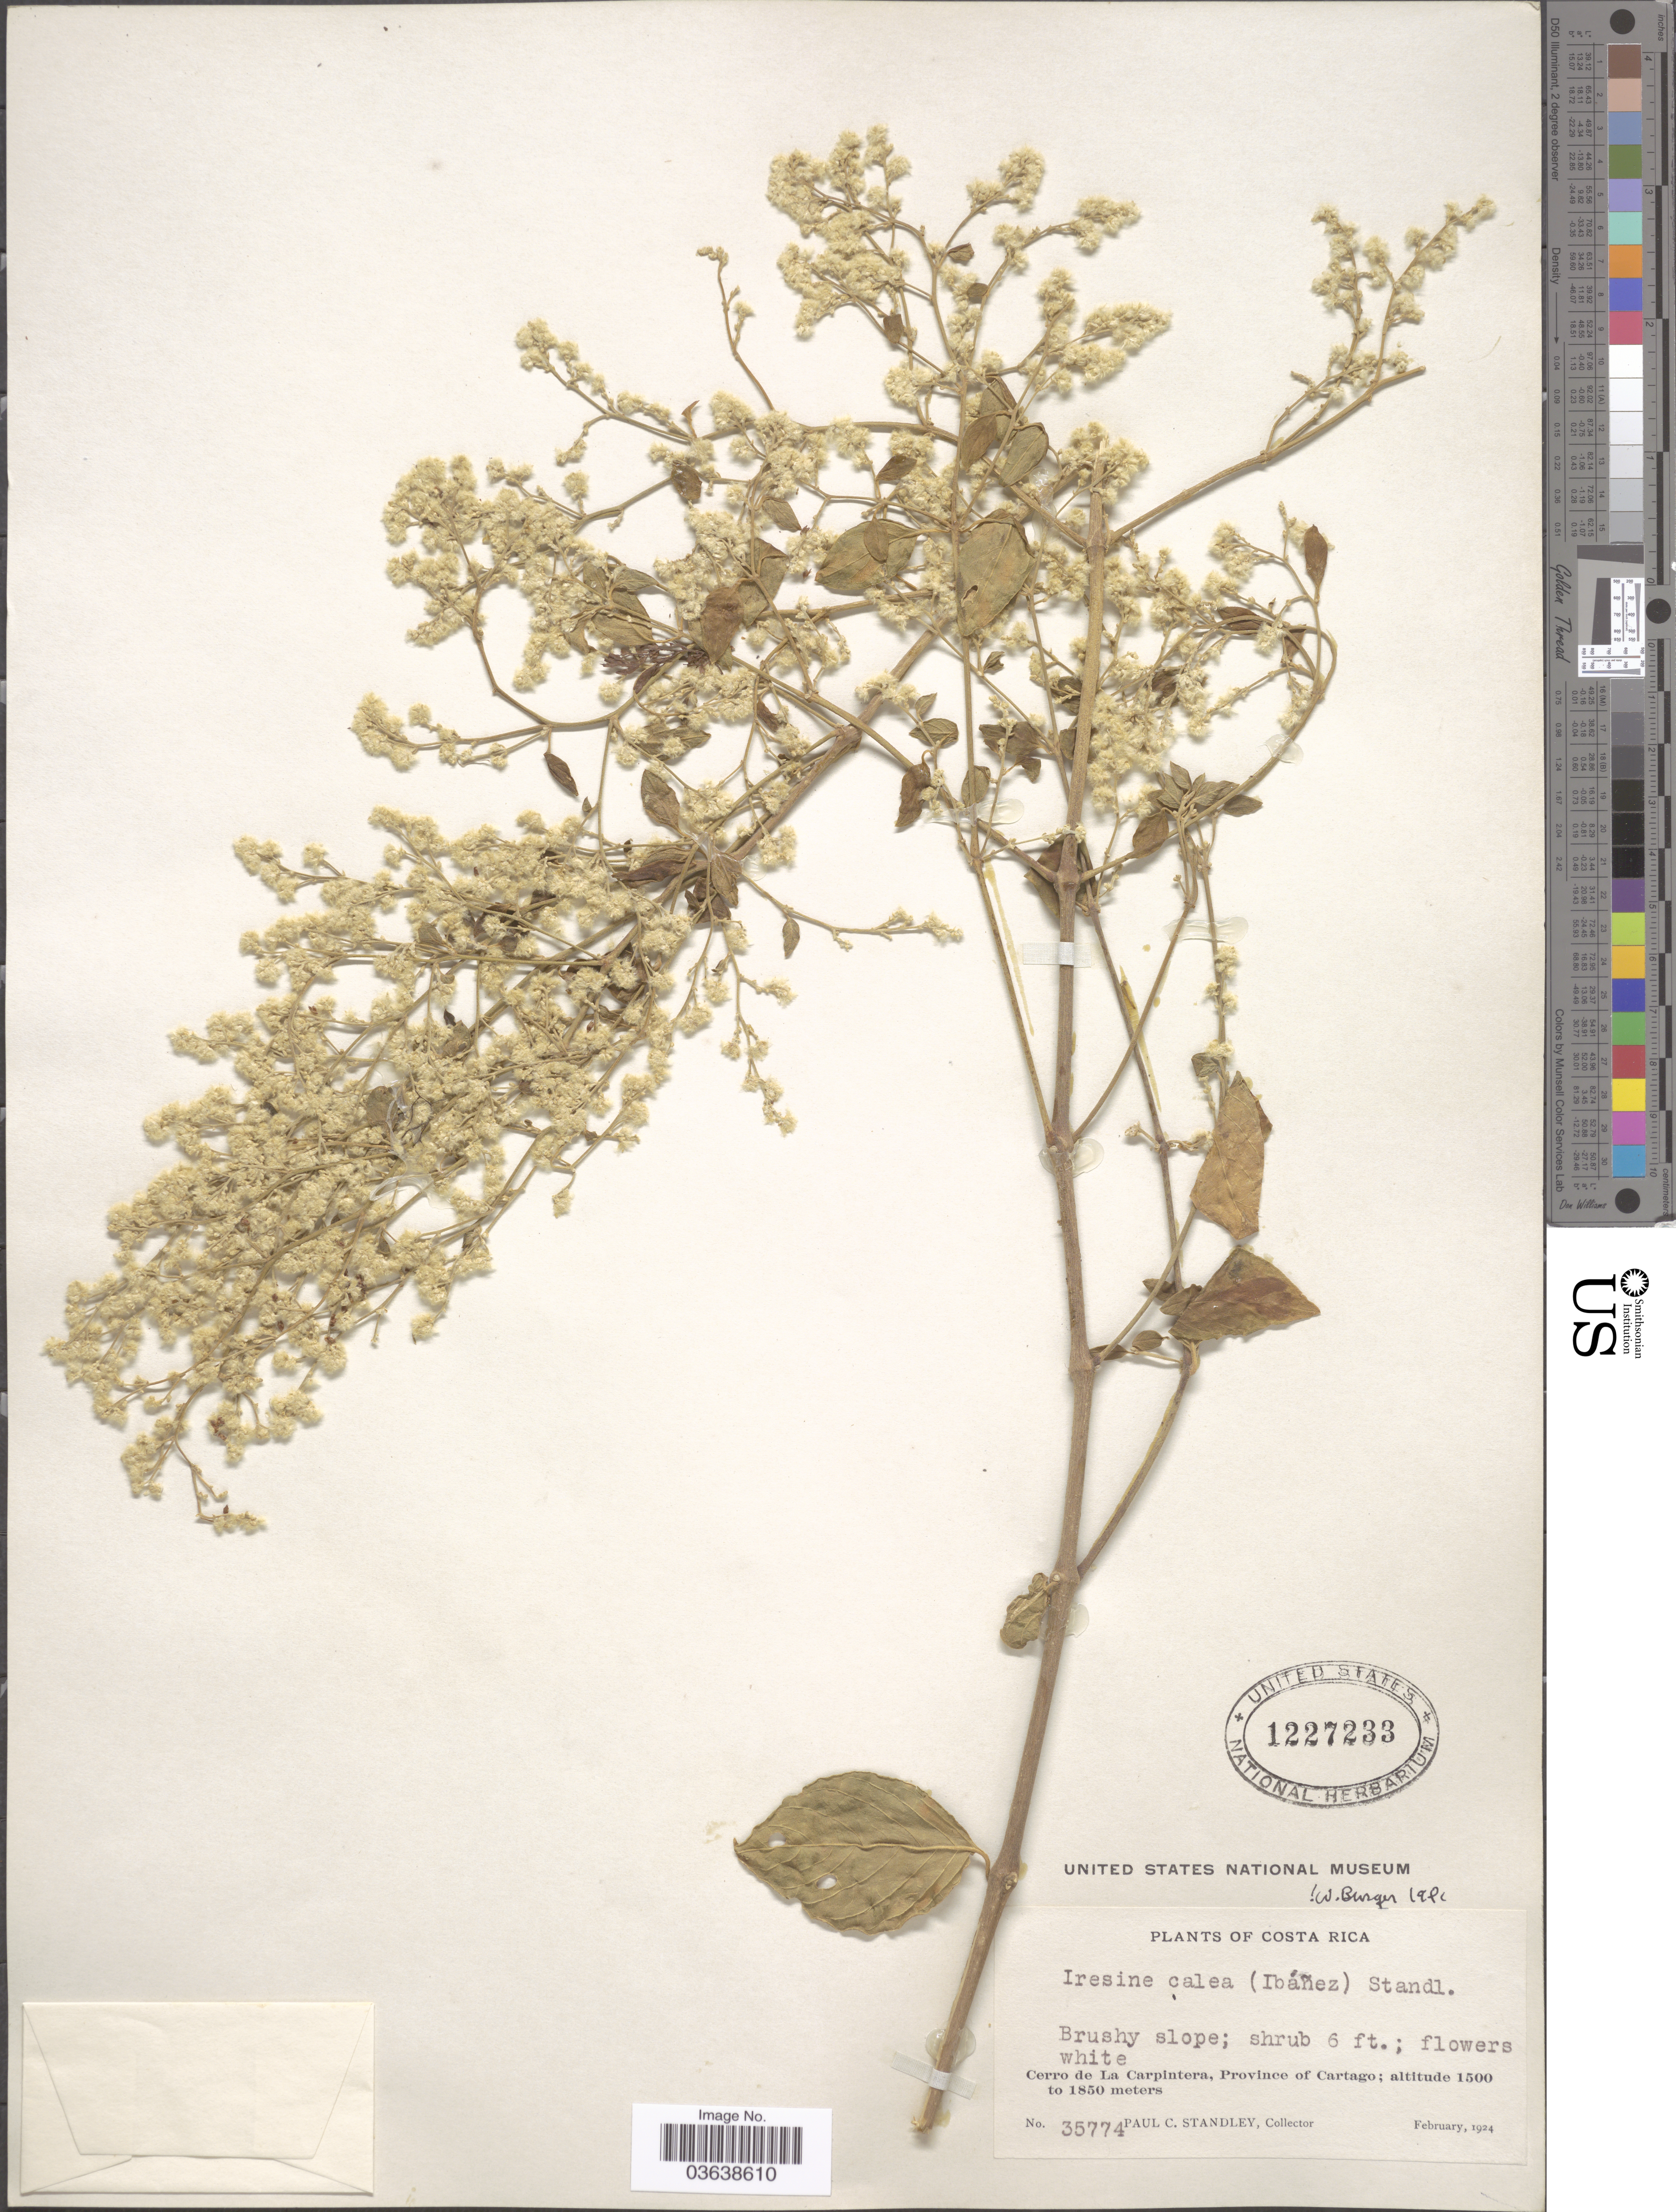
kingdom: Plantae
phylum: Tracheophyta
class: Magnoliopsida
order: Caryophyllales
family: Amaranthaceae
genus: Iresine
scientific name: Iresine calea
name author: (Ibáñez) Standl.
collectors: P. C. Standley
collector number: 35774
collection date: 1924-02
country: Costa Rica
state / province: Cartago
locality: Cerro de La Carpintera.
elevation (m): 1500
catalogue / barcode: US 1227233